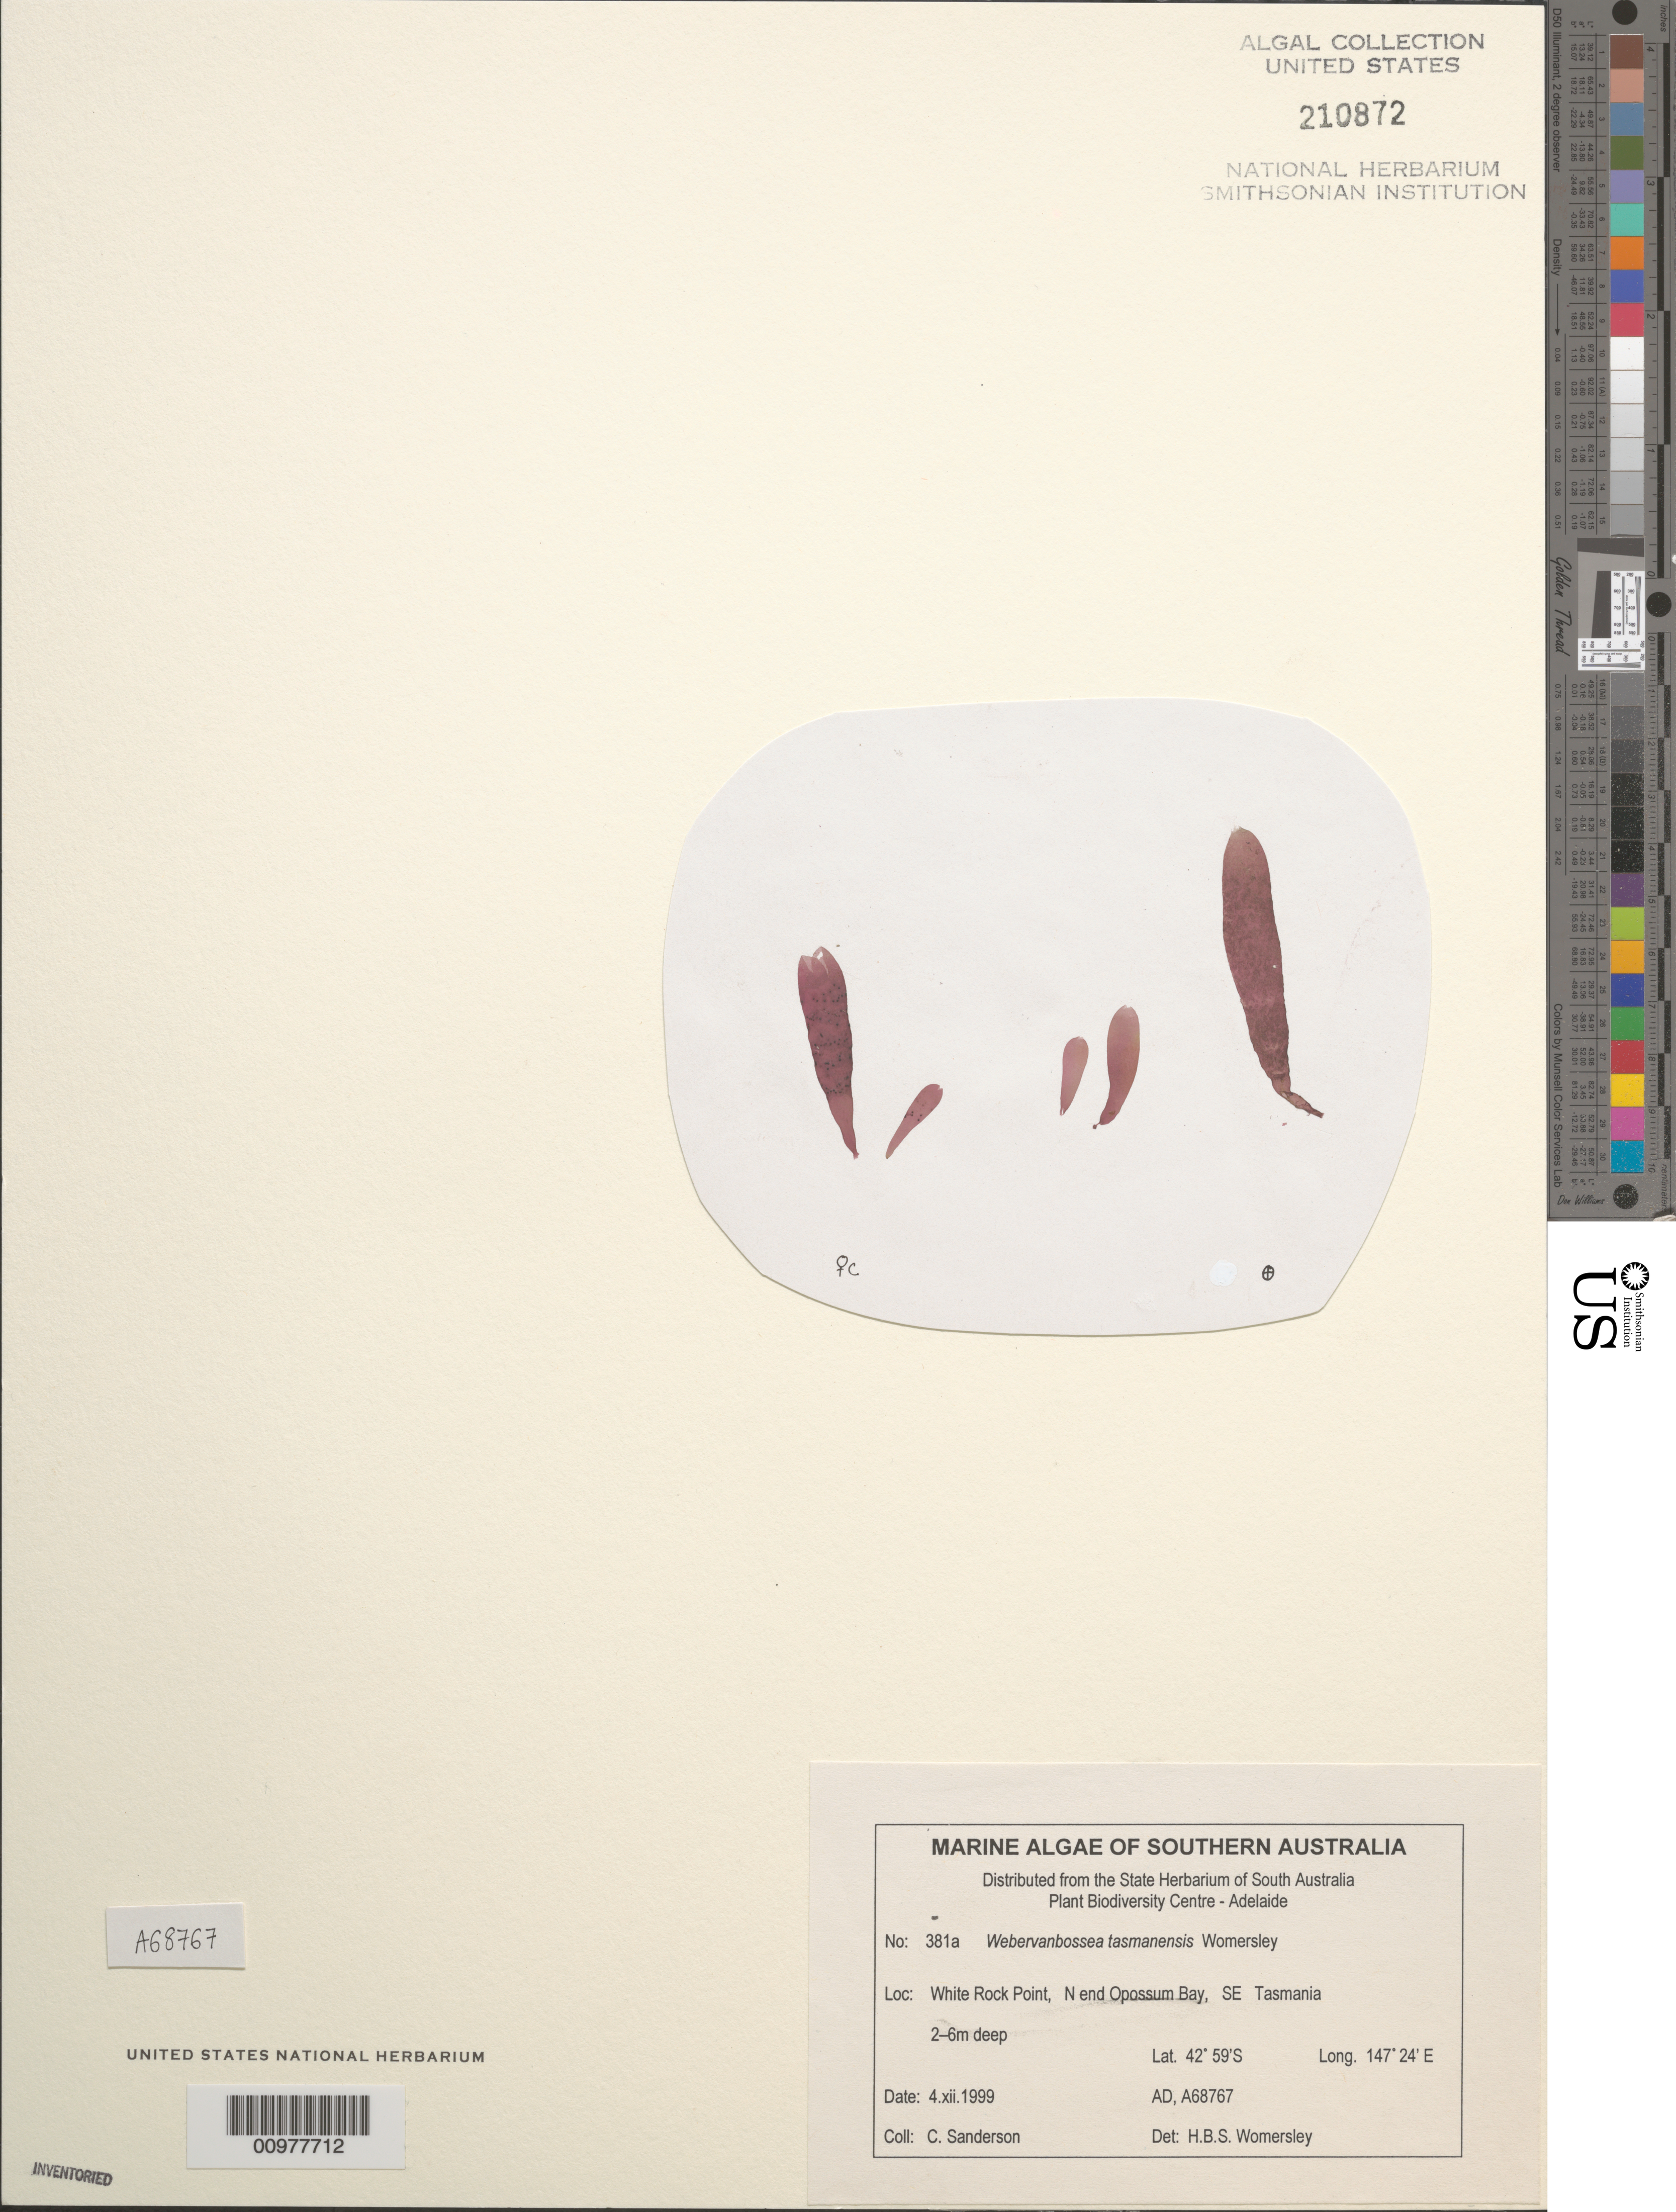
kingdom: Plantae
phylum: Rhodophyta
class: Florideophyceae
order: Rhodymeniales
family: Faucheaceae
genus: Webervanbossea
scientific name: Webervanbossea tasmanensis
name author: Womersley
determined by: Womersley, H. B. S.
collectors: C. Sanderson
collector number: AD A68767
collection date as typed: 04 Dec 1999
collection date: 1999-12-04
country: Australia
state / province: Tasmania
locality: White Rock Point, north end Opossum Bay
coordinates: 42 59'S, 147 24'E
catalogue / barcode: US 210872